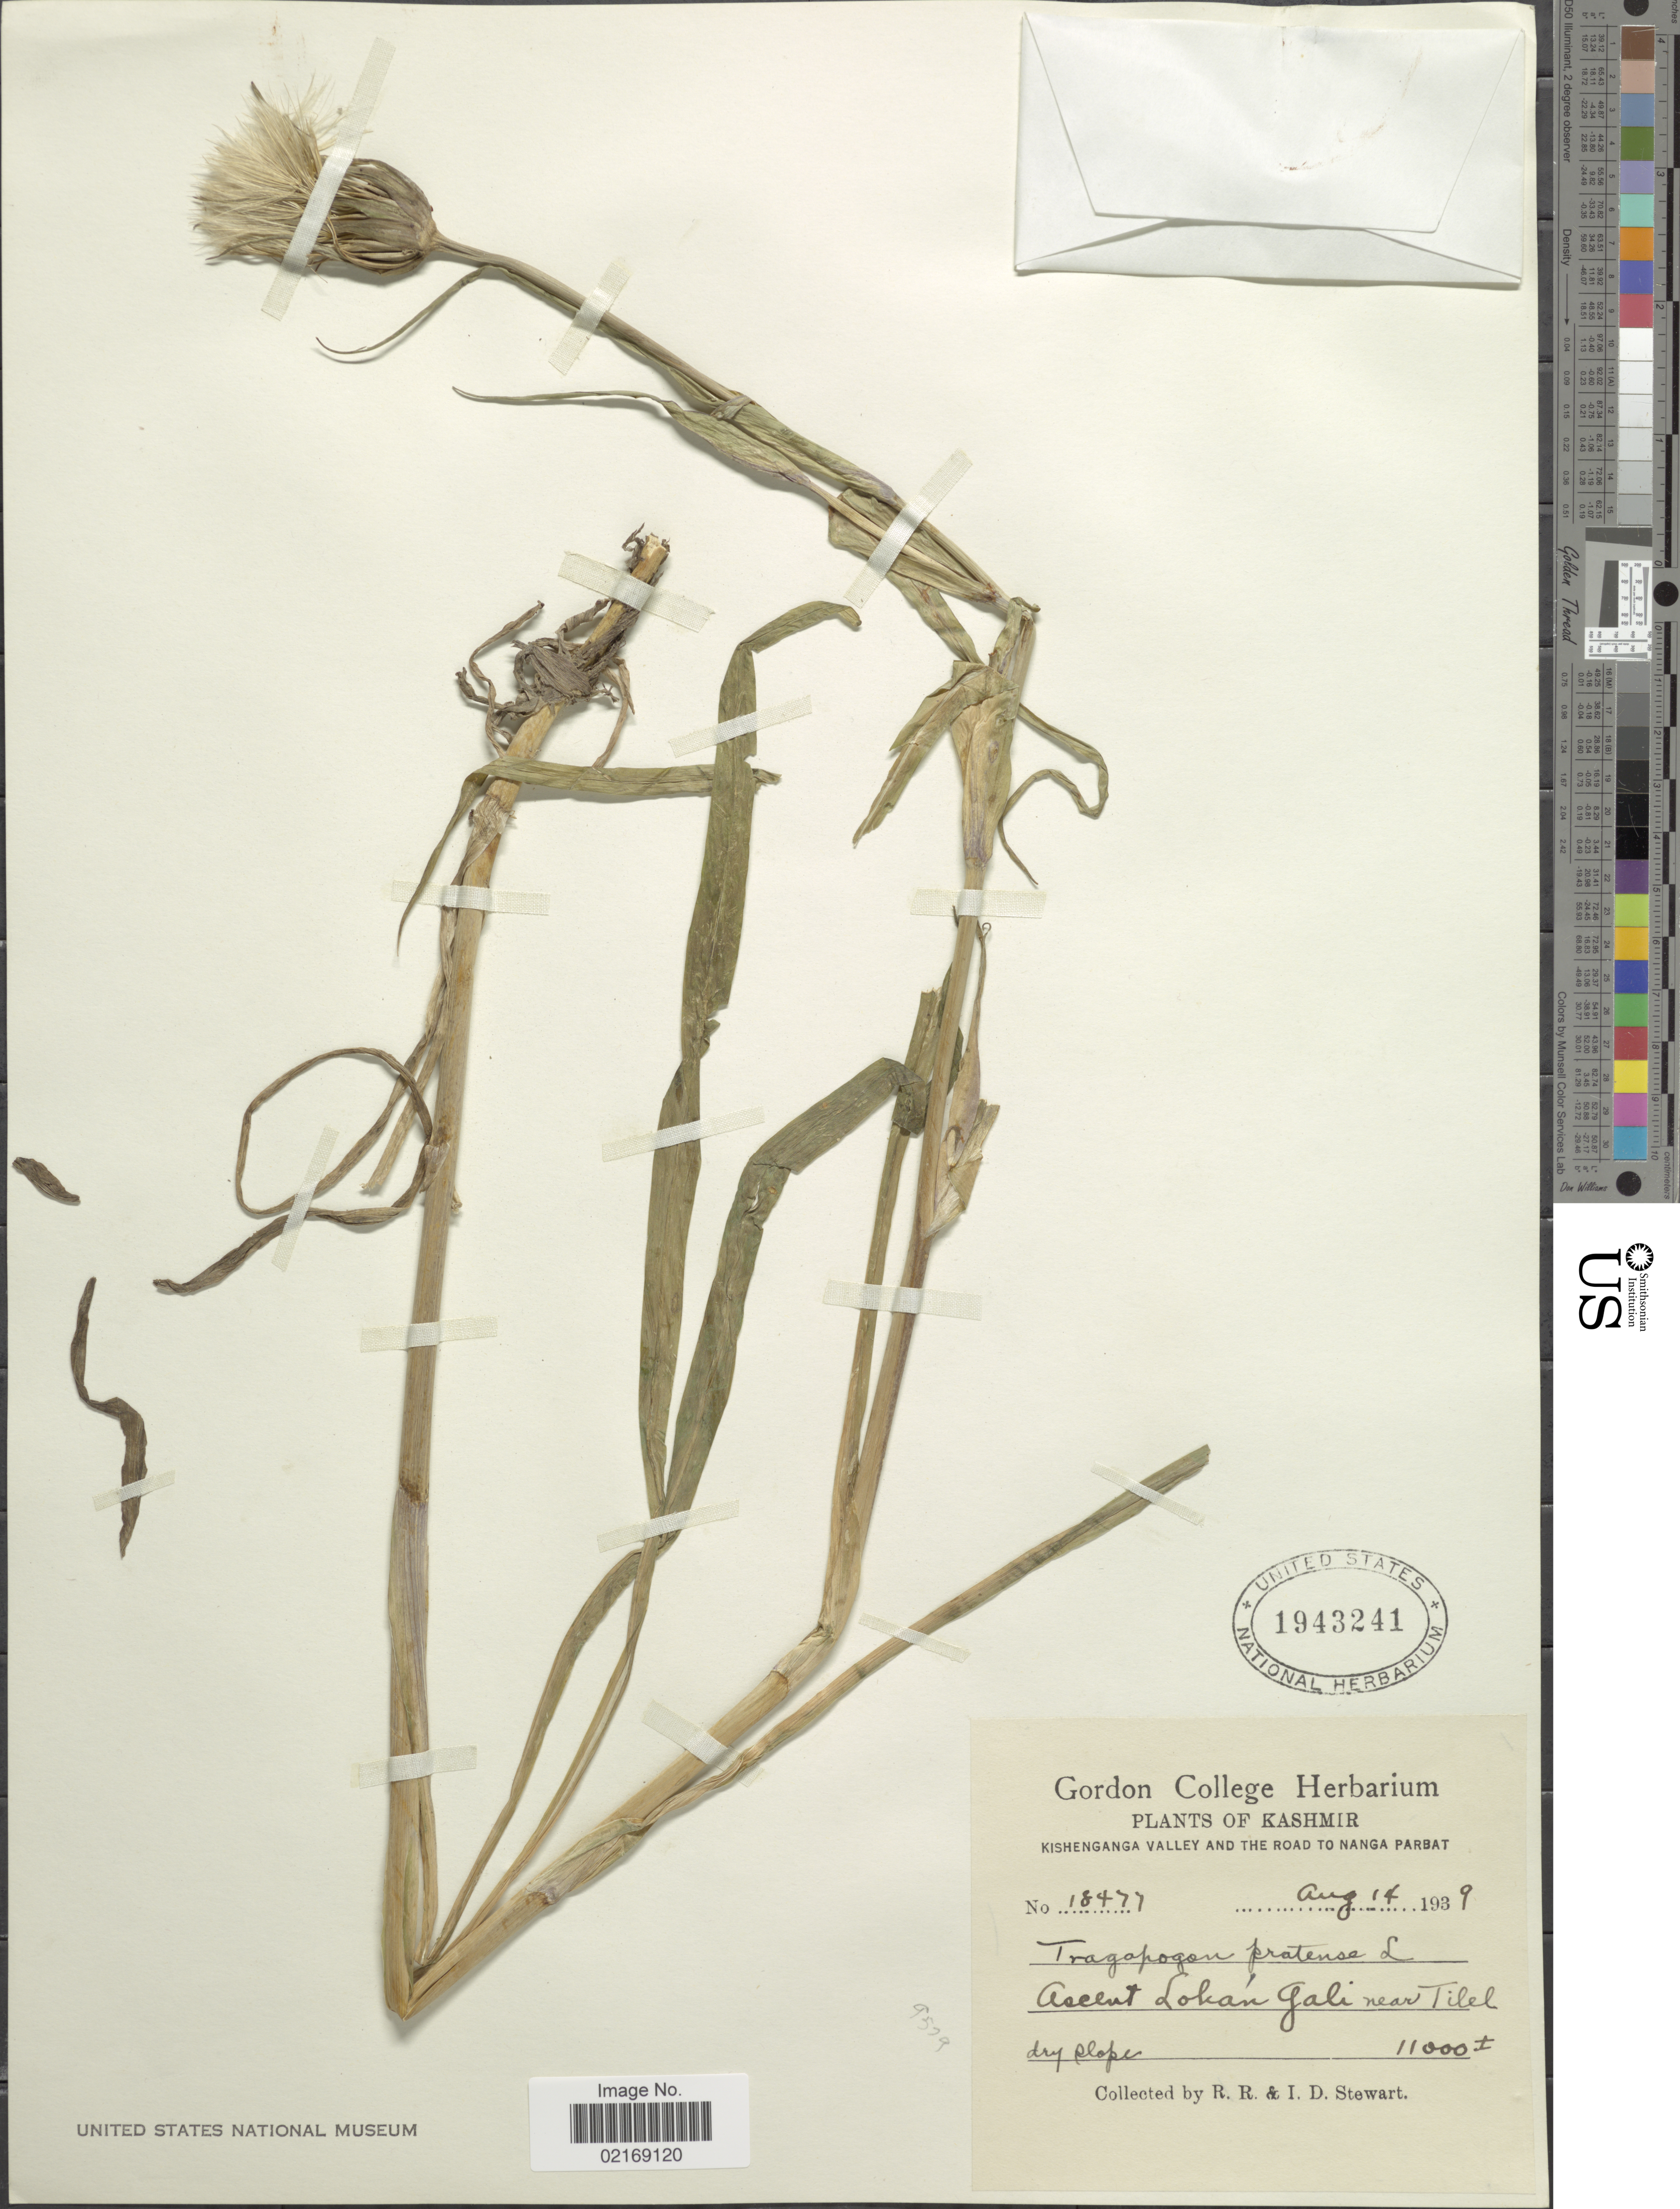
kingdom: Plantae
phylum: Tracheophyta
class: Magnoliopsida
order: Asterales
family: Asteraceae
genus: Tragopogon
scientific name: Tragopogon pratensis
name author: L.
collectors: R. R. Stewart & I. Stewart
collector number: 18477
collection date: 1939-08-14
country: India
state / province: Jammu and Kashmir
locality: Kashmir. Kishenganga Valley and the road to Nanga Parbat. Ascent Loká Gali near Tilel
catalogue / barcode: US 1943241